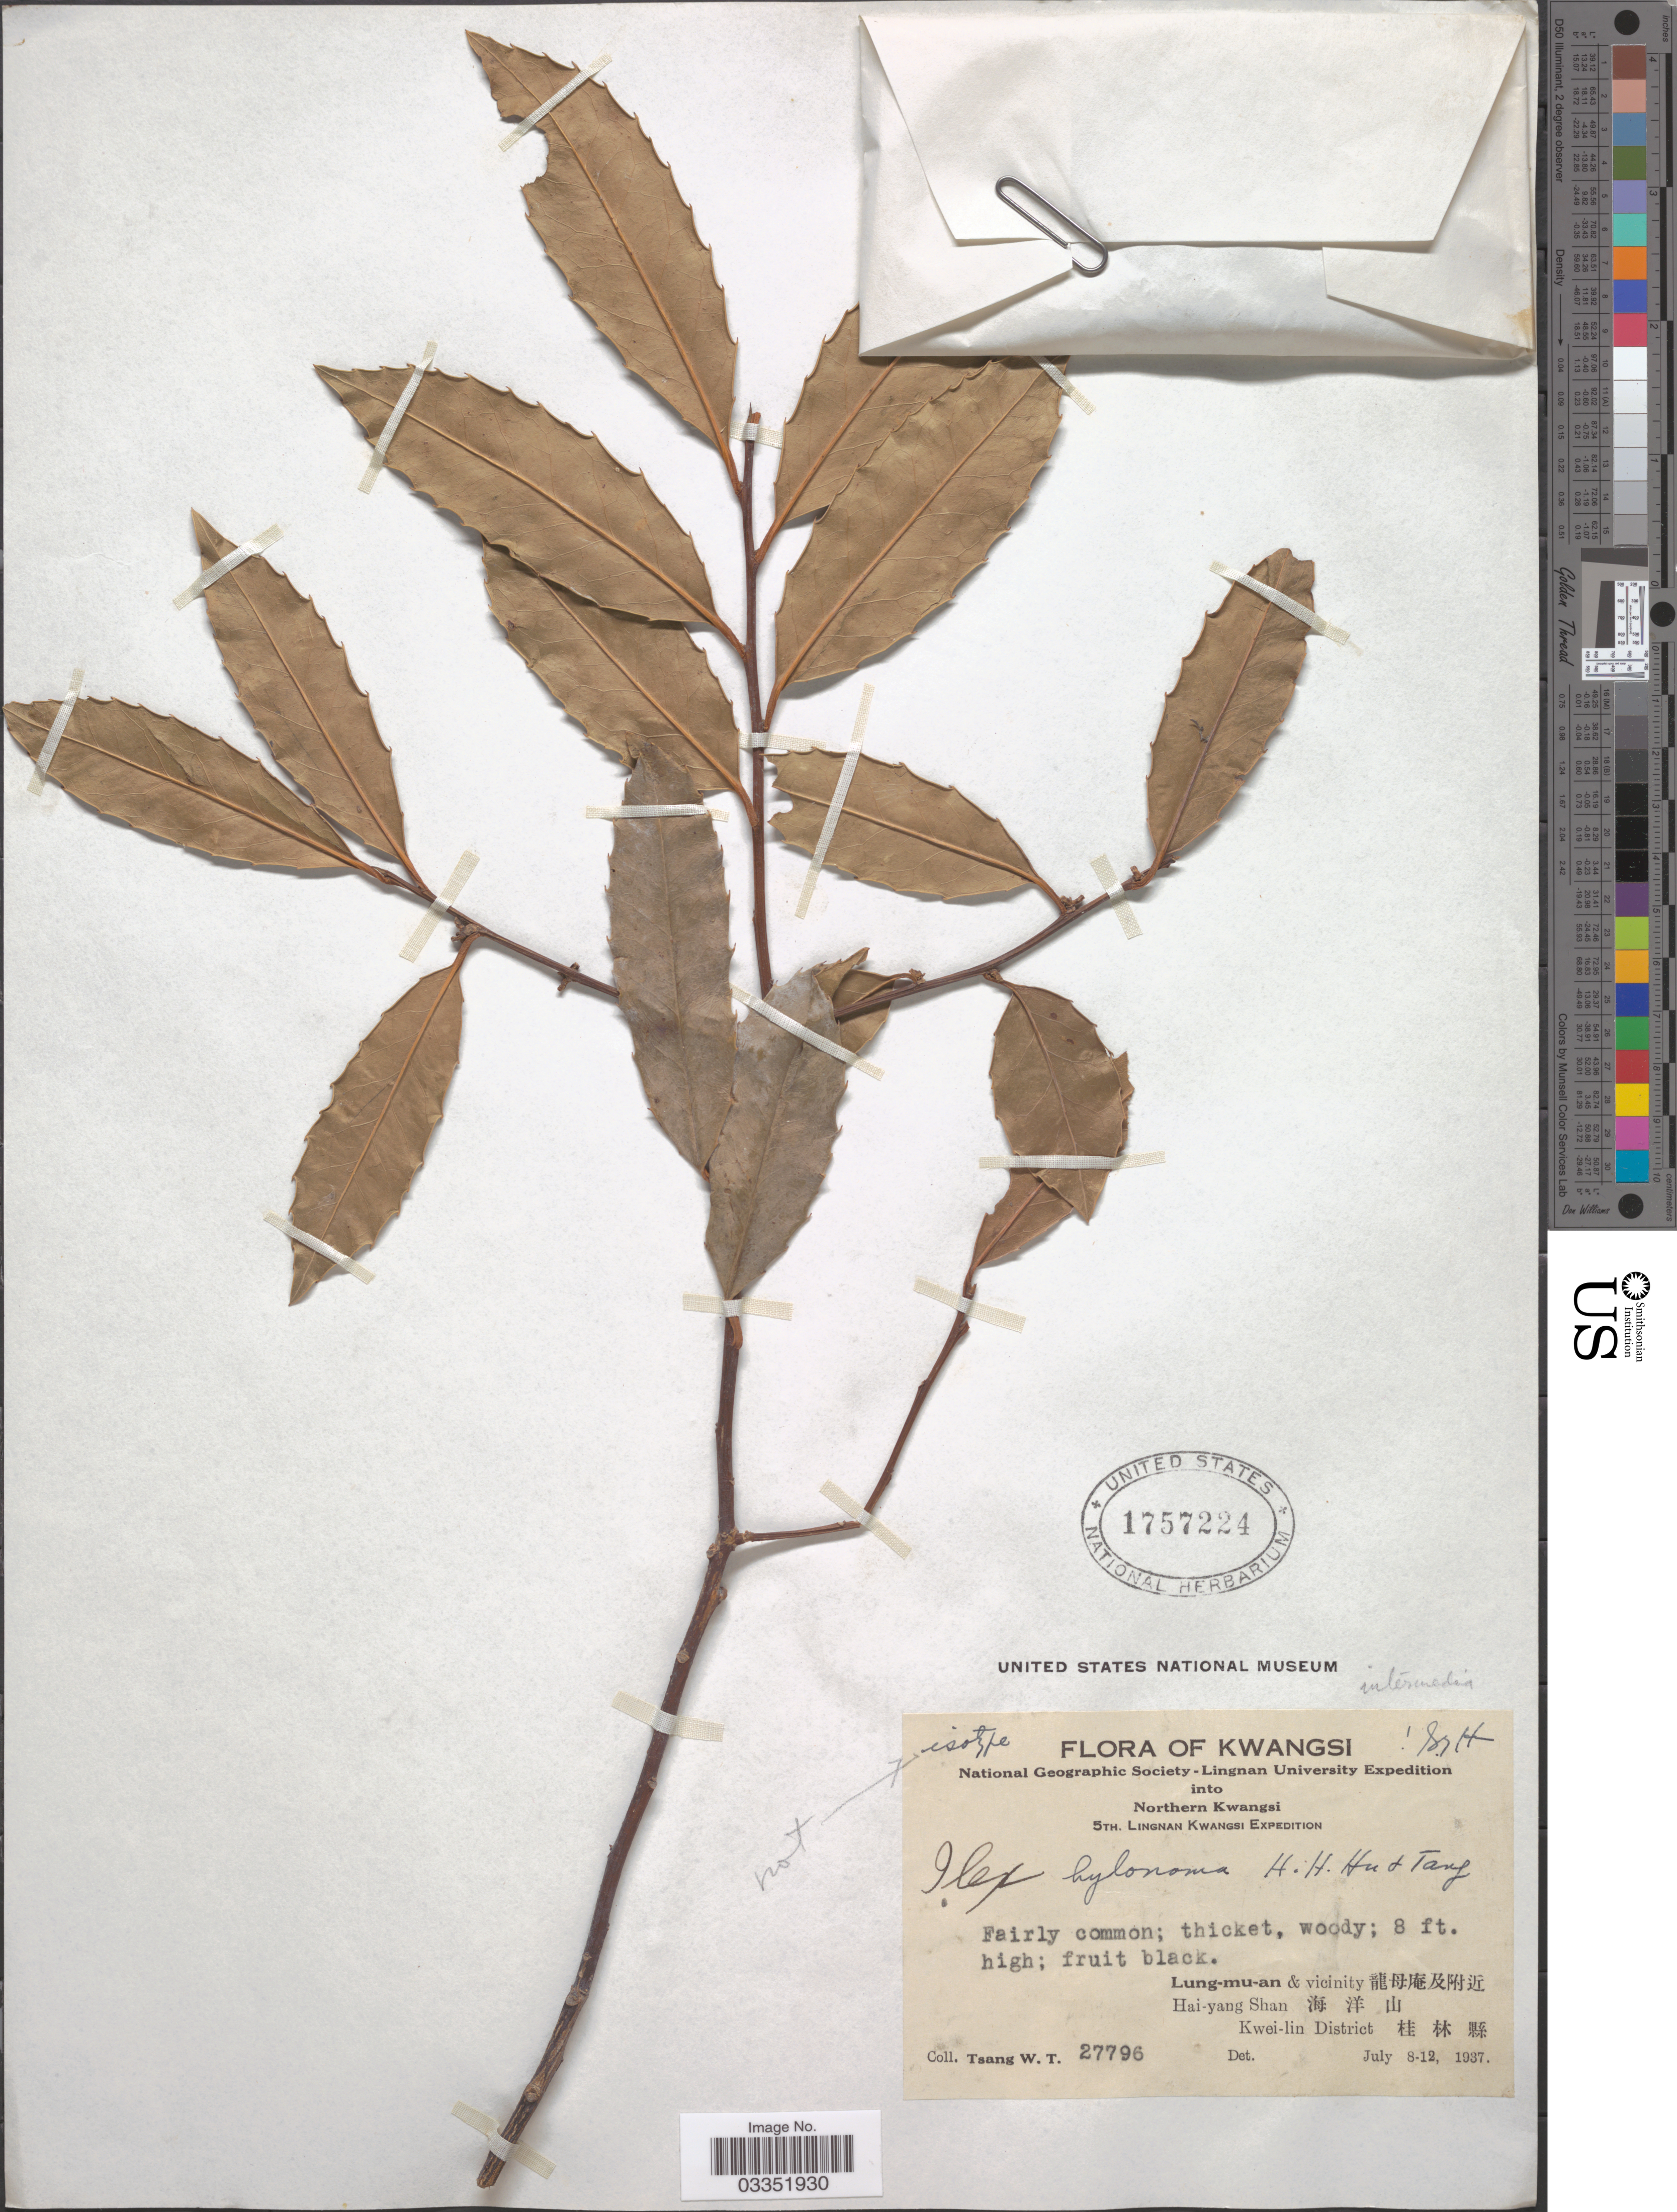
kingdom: Plantae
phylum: Tracheophyta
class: Magnoliopsida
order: Aquifoliales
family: Aquifoliaceae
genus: Ilex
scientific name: Ilex hylonoma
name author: Hu & Tang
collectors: W. T. Tsang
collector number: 27796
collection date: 1937-07-08/1937-07-12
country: China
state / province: Guangxi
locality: Kwangsi. Lung-mu-an & vicinity X. Hai-yang Shan X. Kwei-lin District X.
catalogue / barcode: US 1757224